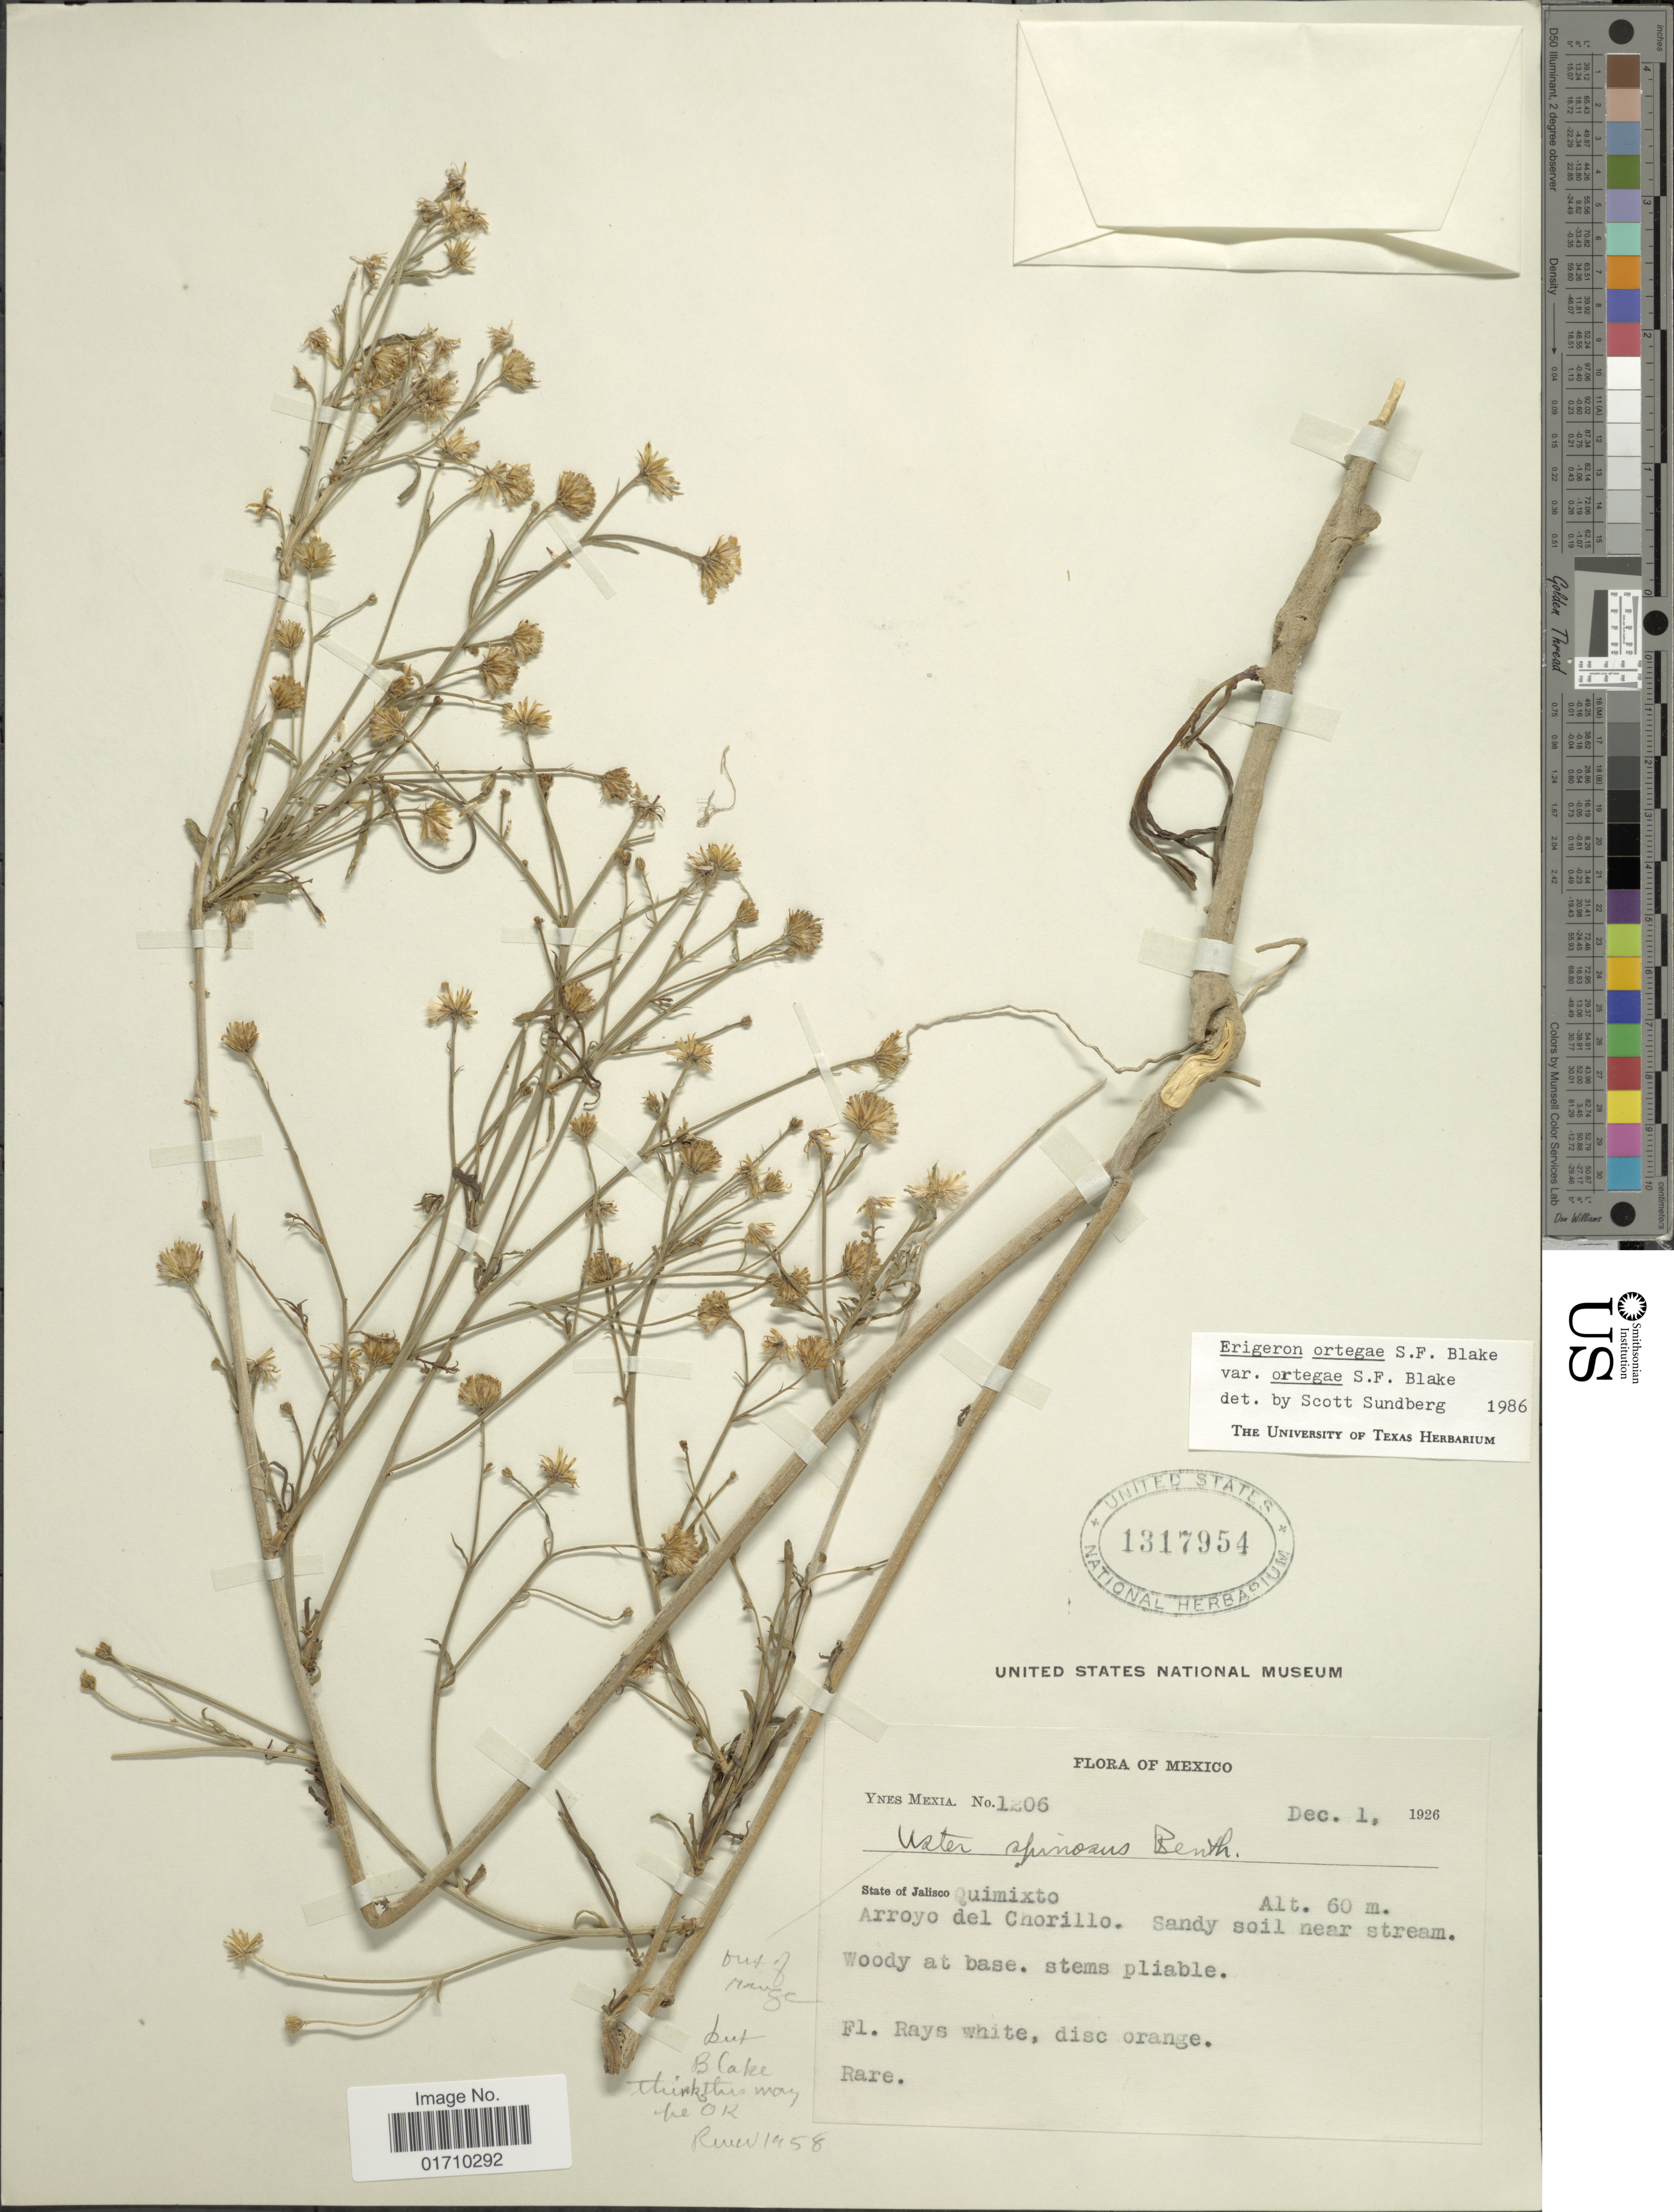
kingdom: Plantae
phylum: Tracheophyta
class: Magnoliopsida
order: Asterales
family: Asteraceae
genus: Chloracantha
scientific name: Chloracantha spinosa var. jaliscensis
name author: (McVaugh) S.D. Sundb.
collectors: Y. Mexia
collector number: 1206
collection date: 1926-12-01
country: Mexico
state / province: Jalisco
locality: Quimixto, Arroyo del Chorillo. Sandy soil near stream. Woody at base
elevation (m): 60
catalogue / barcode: US 1317954